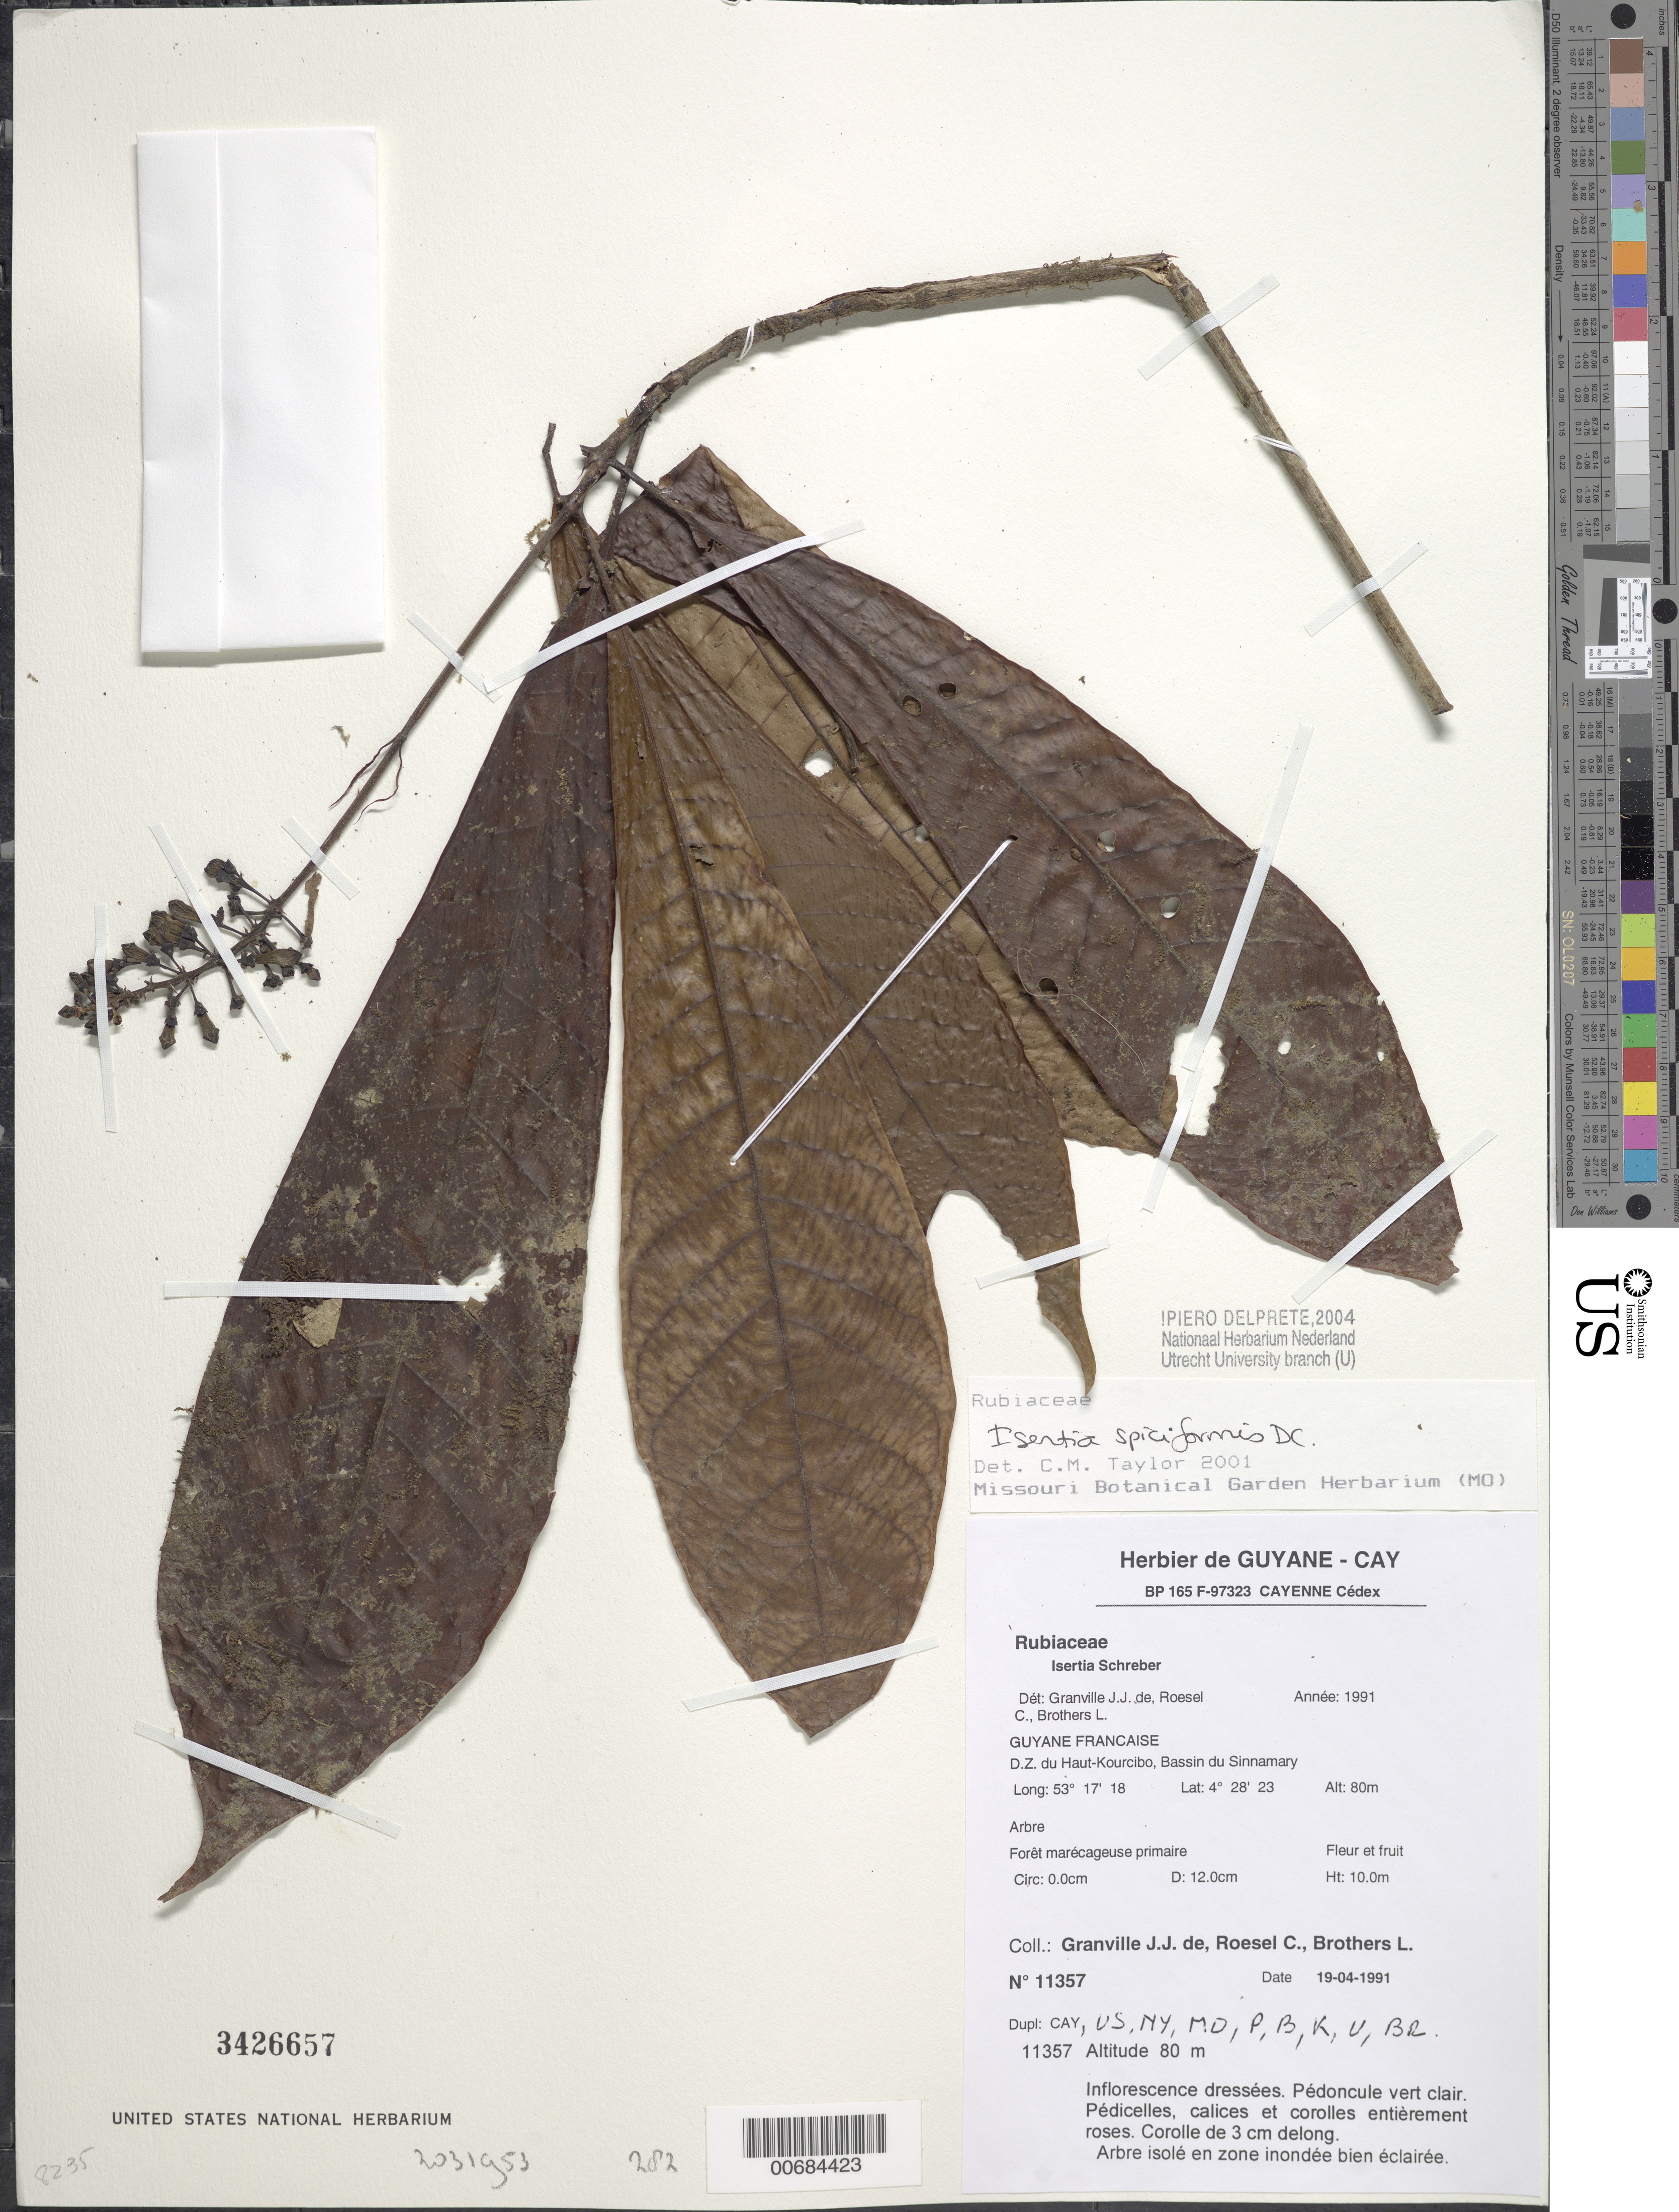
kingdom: Plantae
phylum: Tracheophyta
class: Magnoliopsida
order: Gentianales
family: Rubiaceae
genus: Isertia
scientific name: Isertia spiciformis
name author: DC.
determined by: Taylor, Charlotte M.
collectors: J.-J. de Granville, C. S. Roesel & L. Brothers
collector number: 11357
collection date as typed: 19-Apr-91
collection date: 1991-04-19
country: French Guiana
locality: D.Z. du Haut-Kourcibo, Bassin du Sinnamary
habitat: Forêt marécageuse primarie; isole en zone inondee bien eclairee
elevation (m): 80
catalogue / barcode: US 3426657